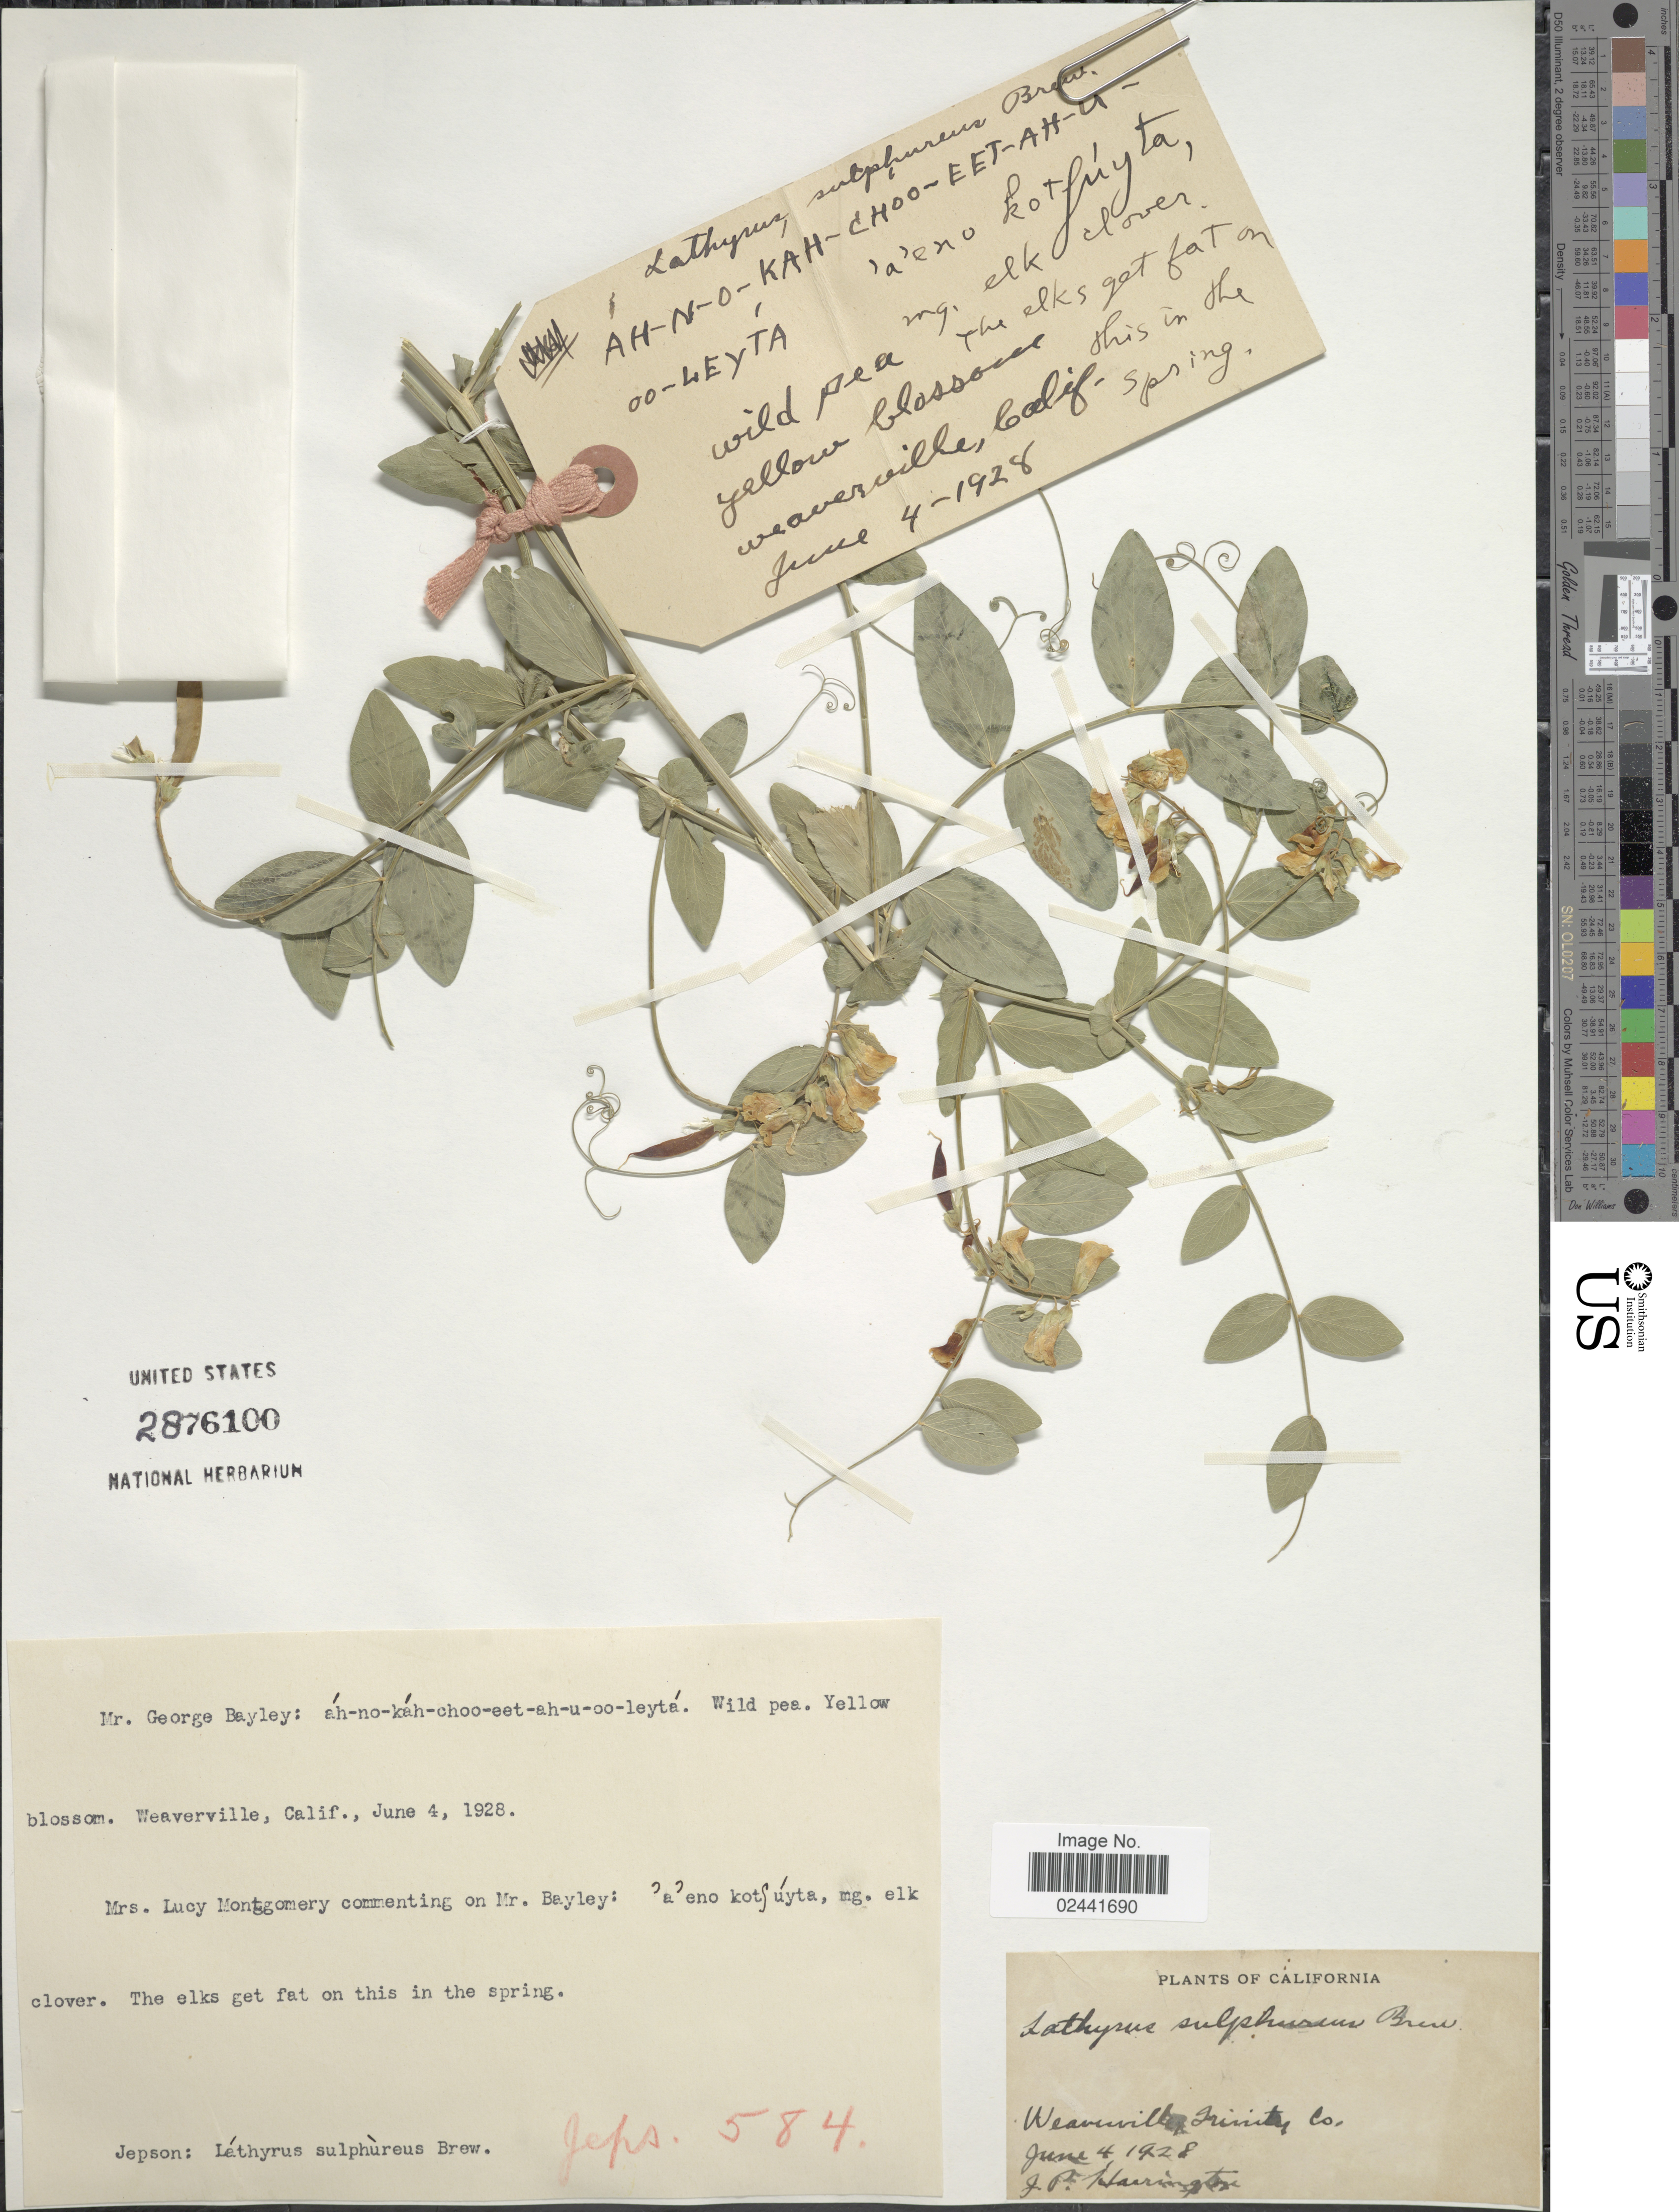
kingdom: Plantae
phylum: Tracheophyta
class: Magnoliopsida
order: Fabales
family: Fabaceae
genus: Lathyrus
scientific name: Lathyrus sulphureus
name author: W.H. Brewer ex A. Gray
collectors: J. Harrington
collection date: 1928-06-04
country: United States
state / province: California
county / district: Trinity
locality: Weaverville, Trinity Co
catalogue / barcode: US 2876100